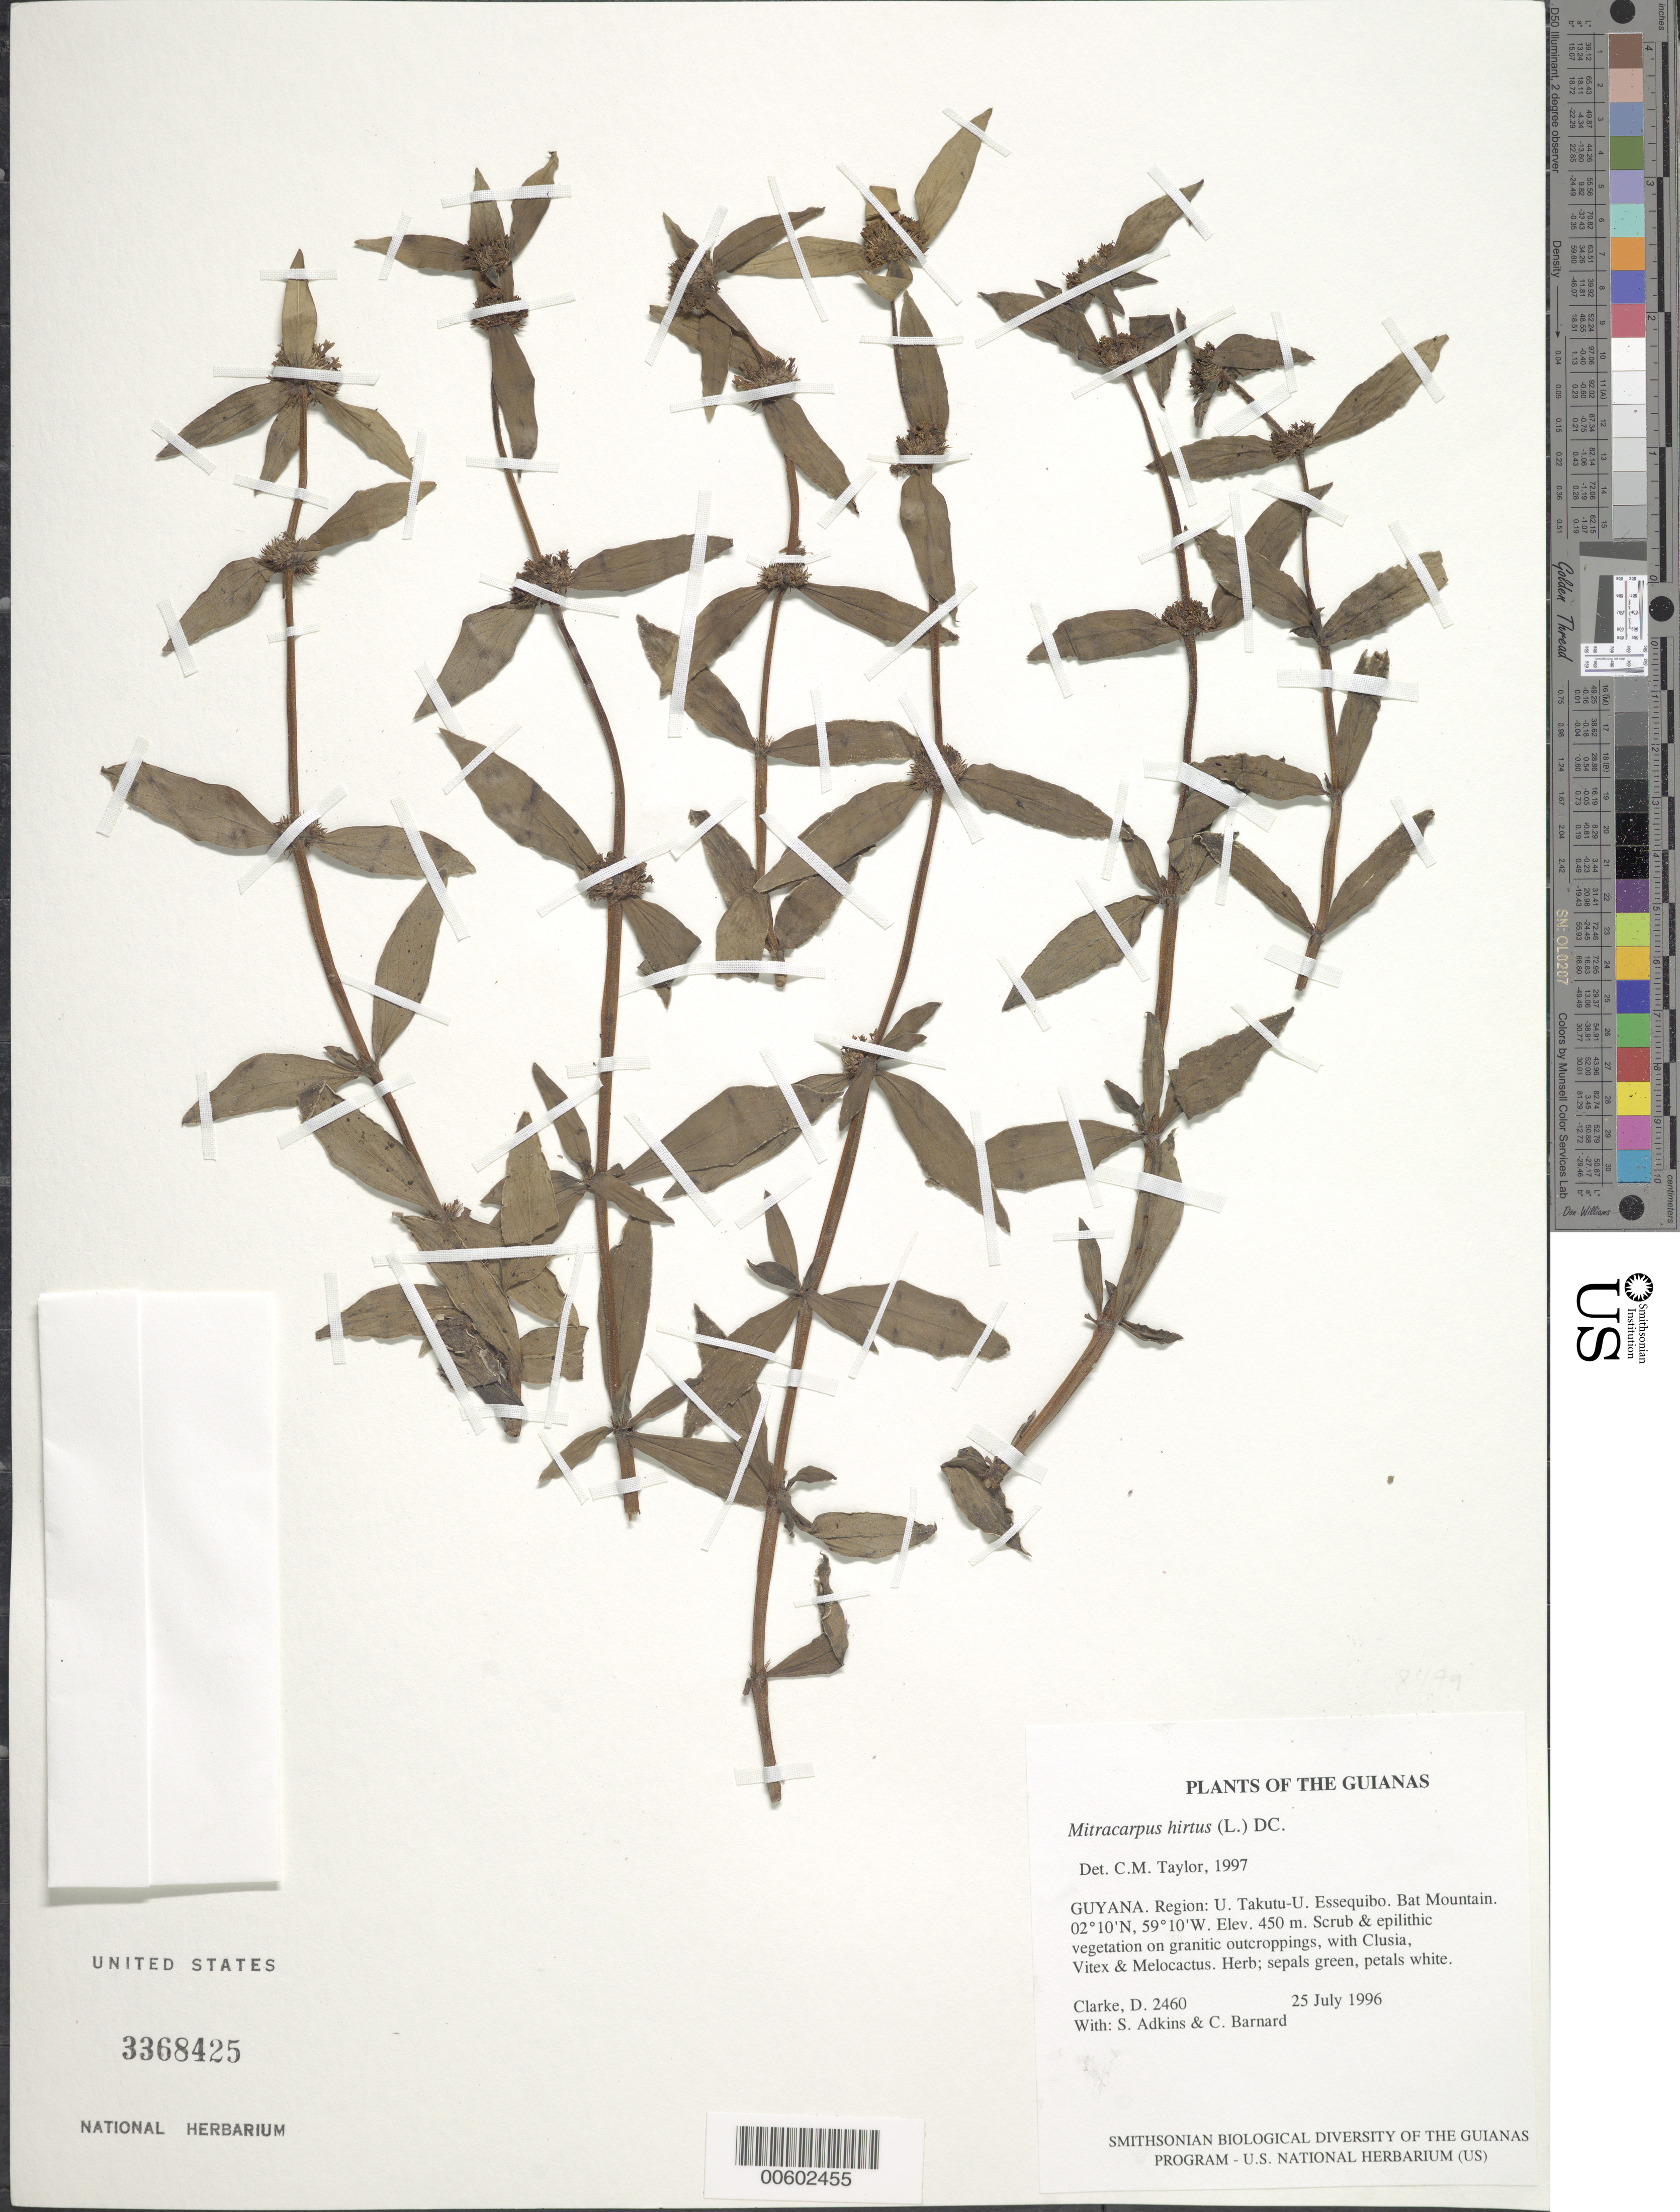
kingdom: Plantae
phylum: Tracheophyta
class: Magnoliopsida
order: Gentianales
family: Rubiaceae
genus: Mitracarpus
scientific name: Mitracarpus hirtus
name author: (L.) DC.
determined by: Taylor, Charlotte M.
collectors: H. D. Clarke, S. Adkins & C. Bernard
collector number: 2460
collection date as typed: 25 July 1996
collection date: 1996-07-25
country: Guyana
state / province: U. Takutu-U. Essequibo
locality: Bat Mountain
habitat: Scrub & epilithic vegetation on granitic outcroppings, with Clusia, Vitex & Melocactus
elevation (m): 450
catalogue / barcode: US 3368425